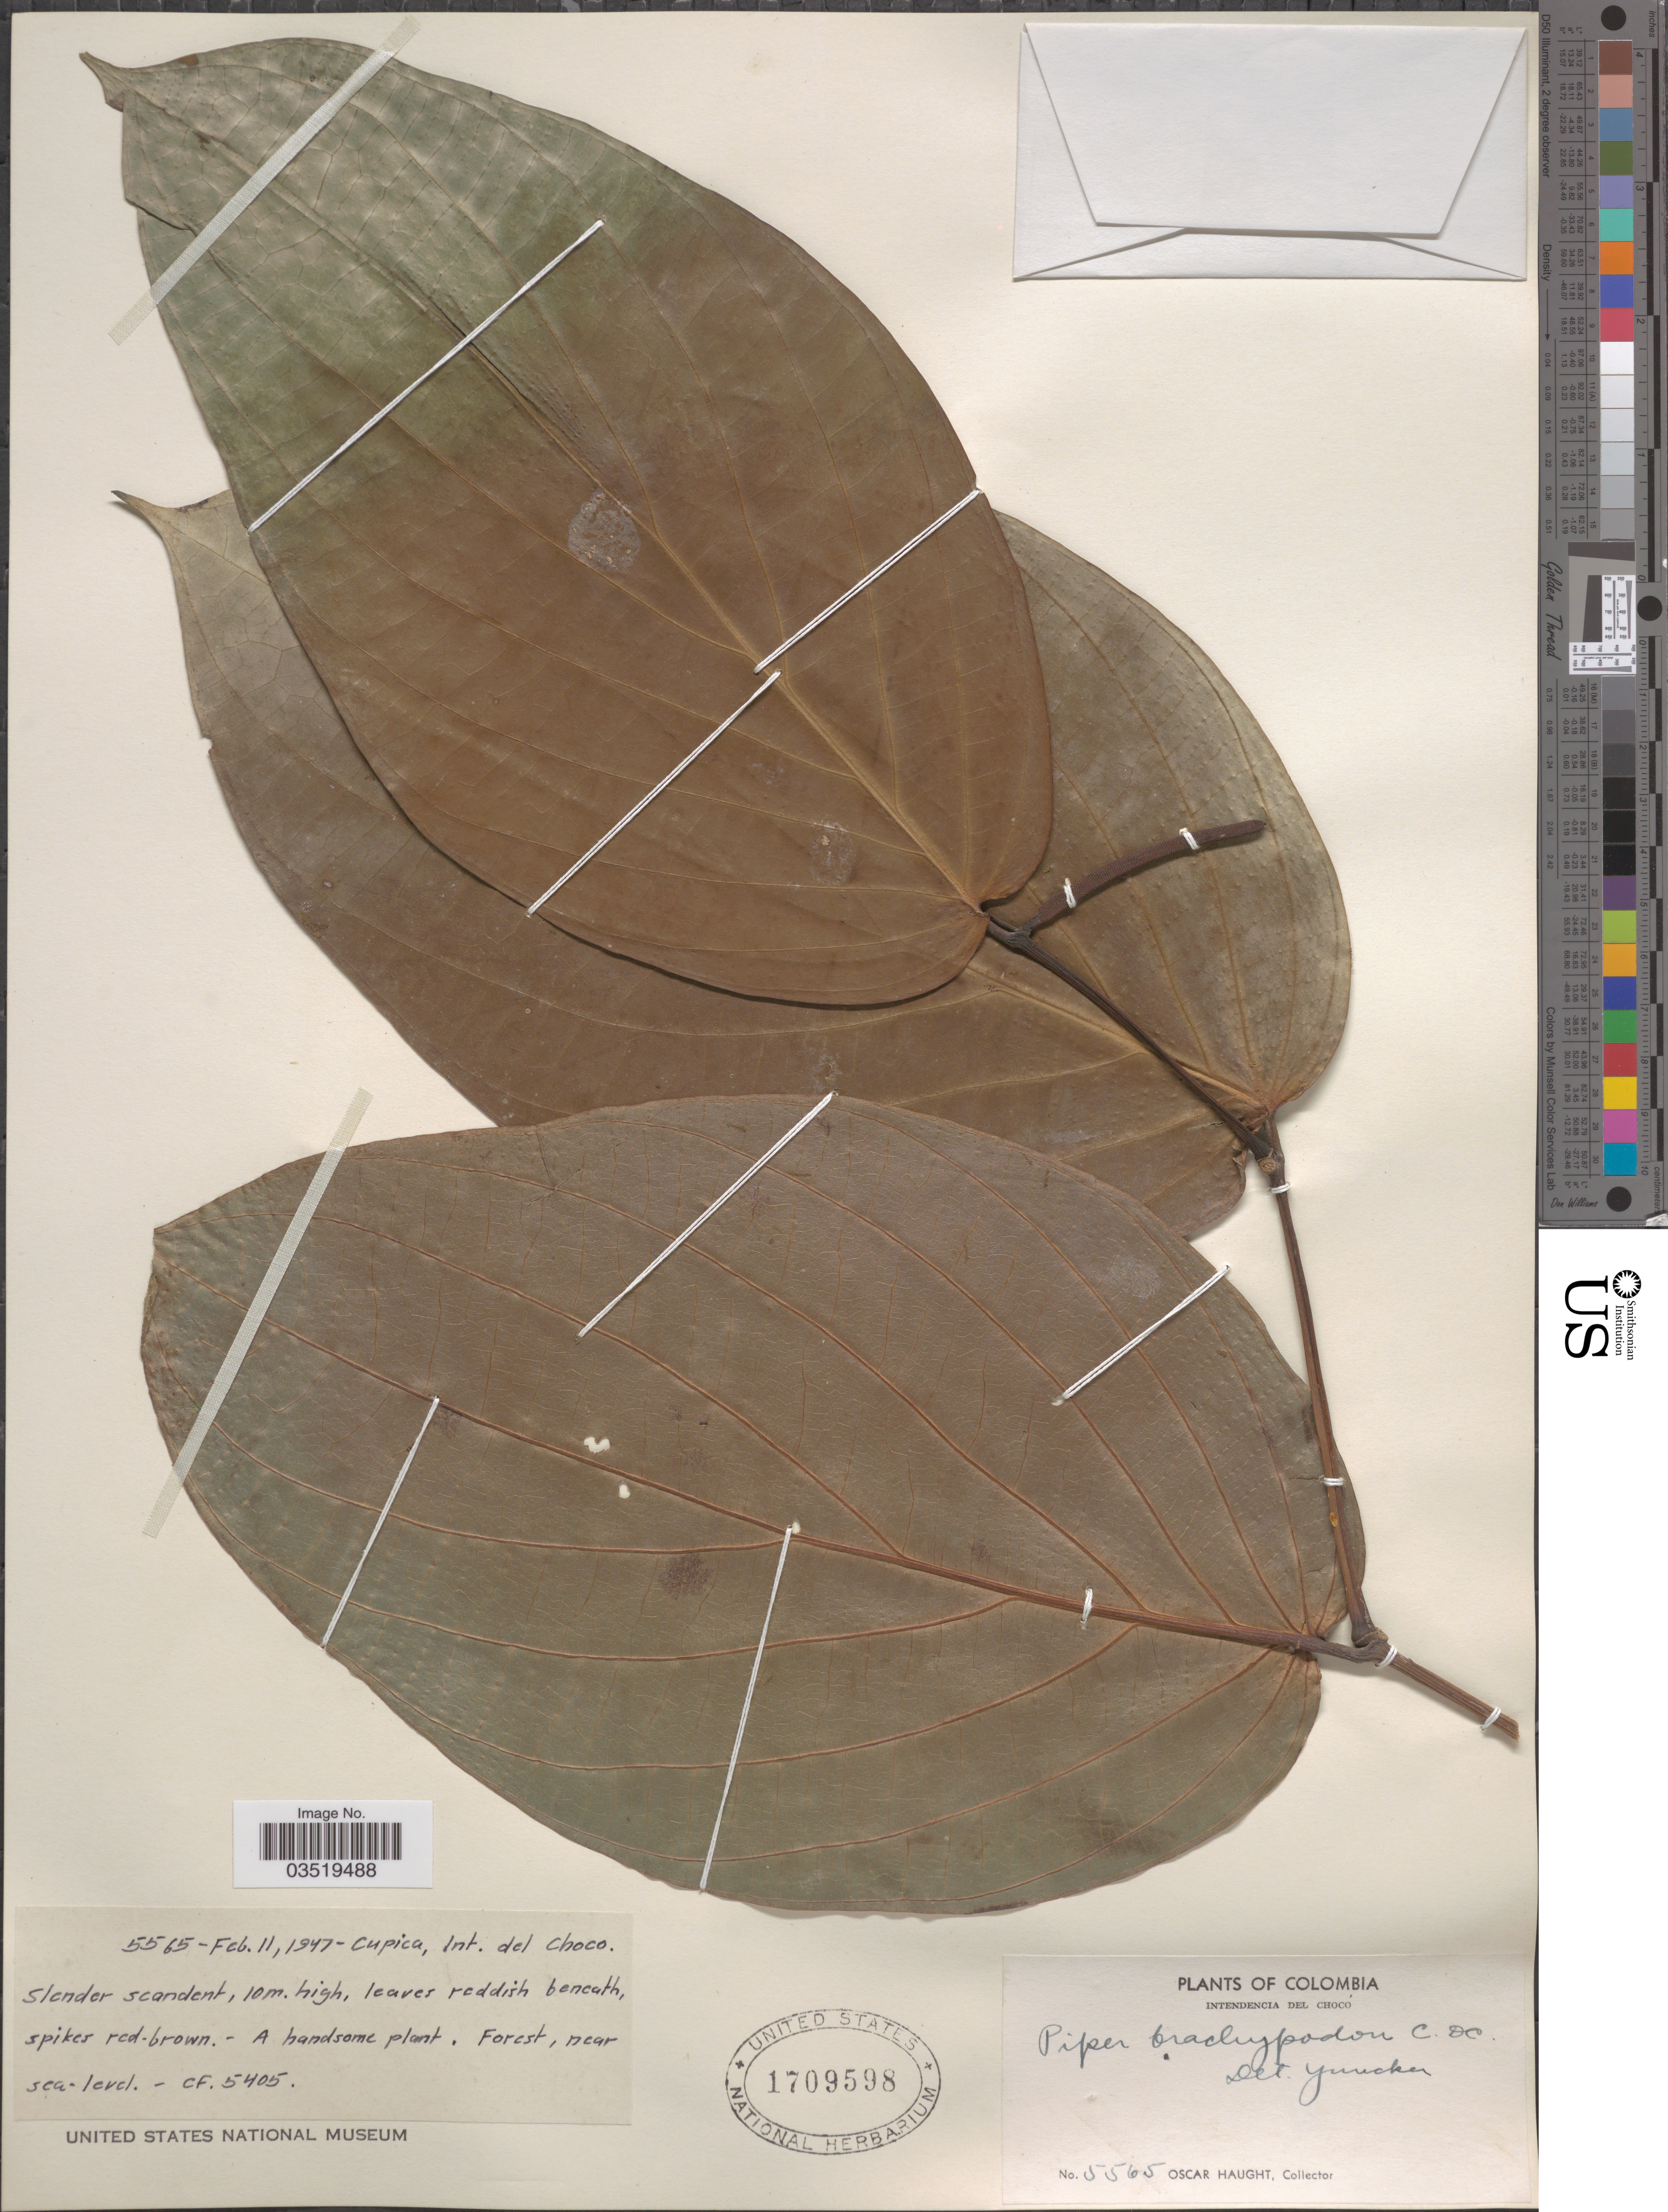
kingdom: Plantae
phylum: Tracheophyta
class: Magnoliopsida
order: Piperales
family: Piperaceae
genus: Piper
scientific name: Piper brachypodon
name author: (Benth.) C. DC.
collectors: O. L. Haught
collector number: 5565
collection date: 1947-02-11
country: Colombia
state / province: Chocó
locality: Cupica, Intendencia del Choco.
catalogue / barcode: US 1709598